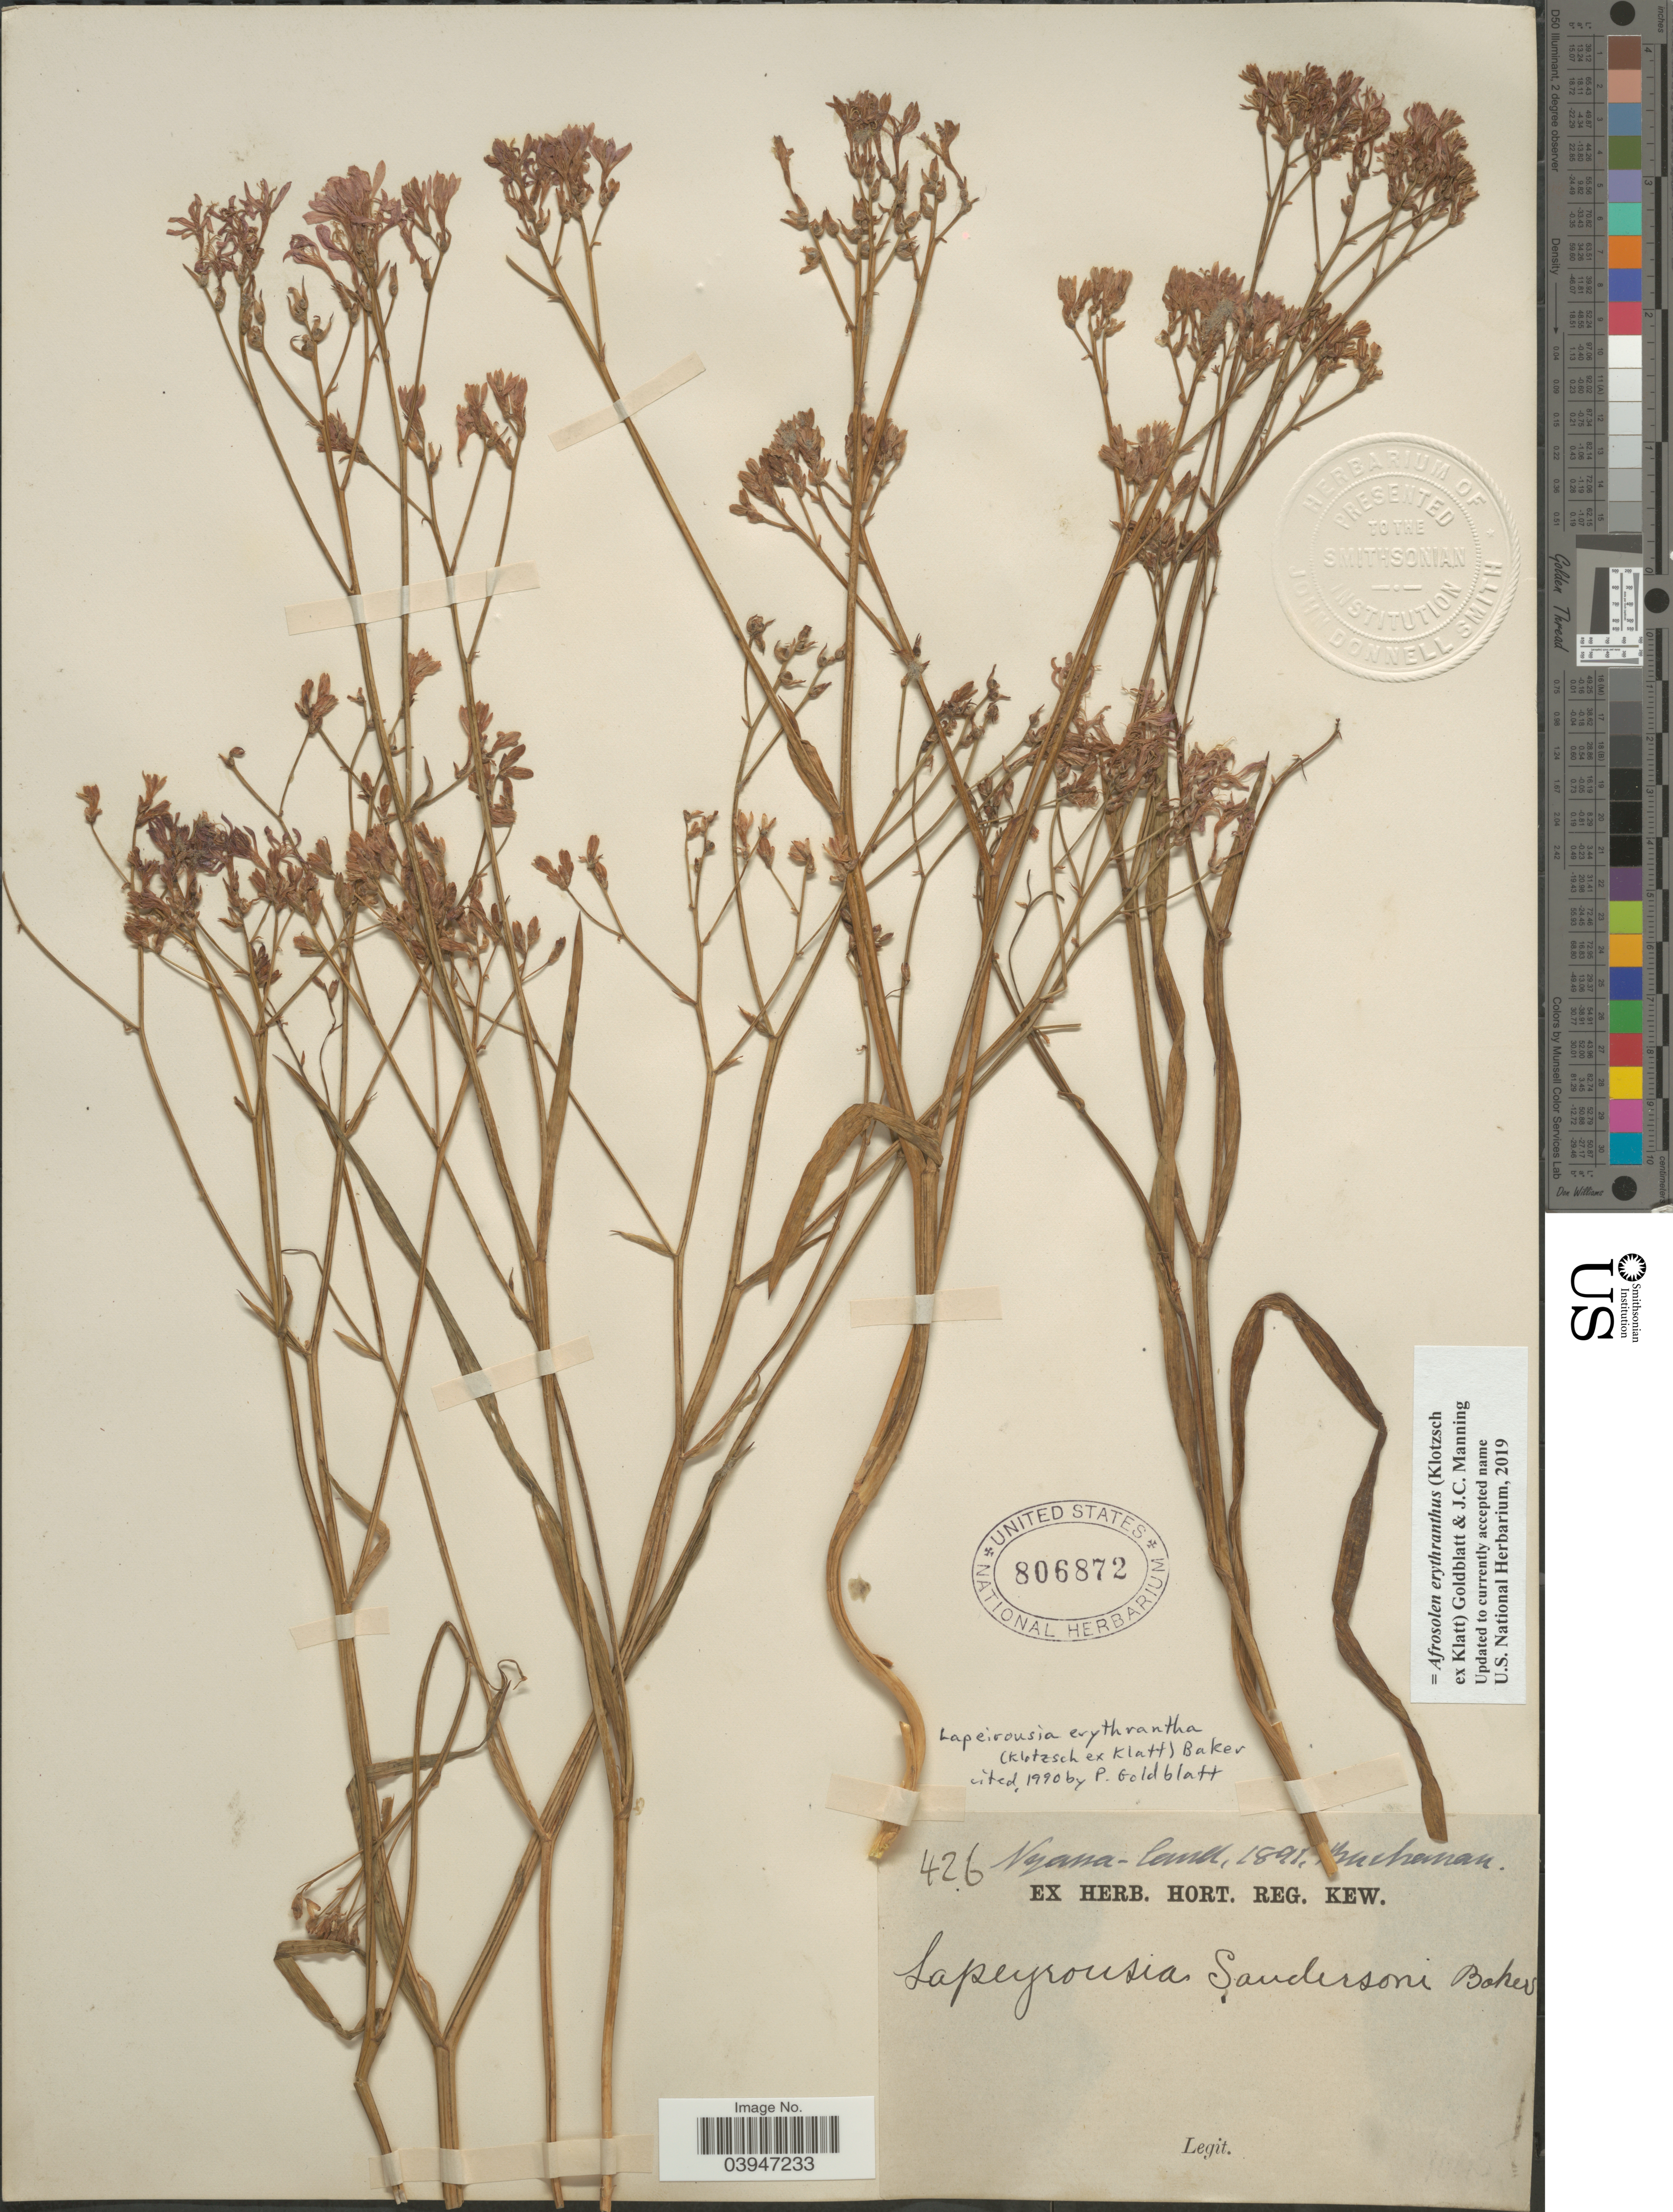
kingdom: Plantae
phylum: Tracheophyta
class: Liliopsida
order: Asparagales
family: Iridaceae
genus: Afrosolen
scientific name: Afrosolen erythranthus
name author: (Klotzsch ex Klatt) Goldblatt & J.C. Manning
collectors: -. Buchanan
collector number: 426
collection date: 1891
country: Malawi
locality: Nyassa-land.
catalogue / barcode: US 806872